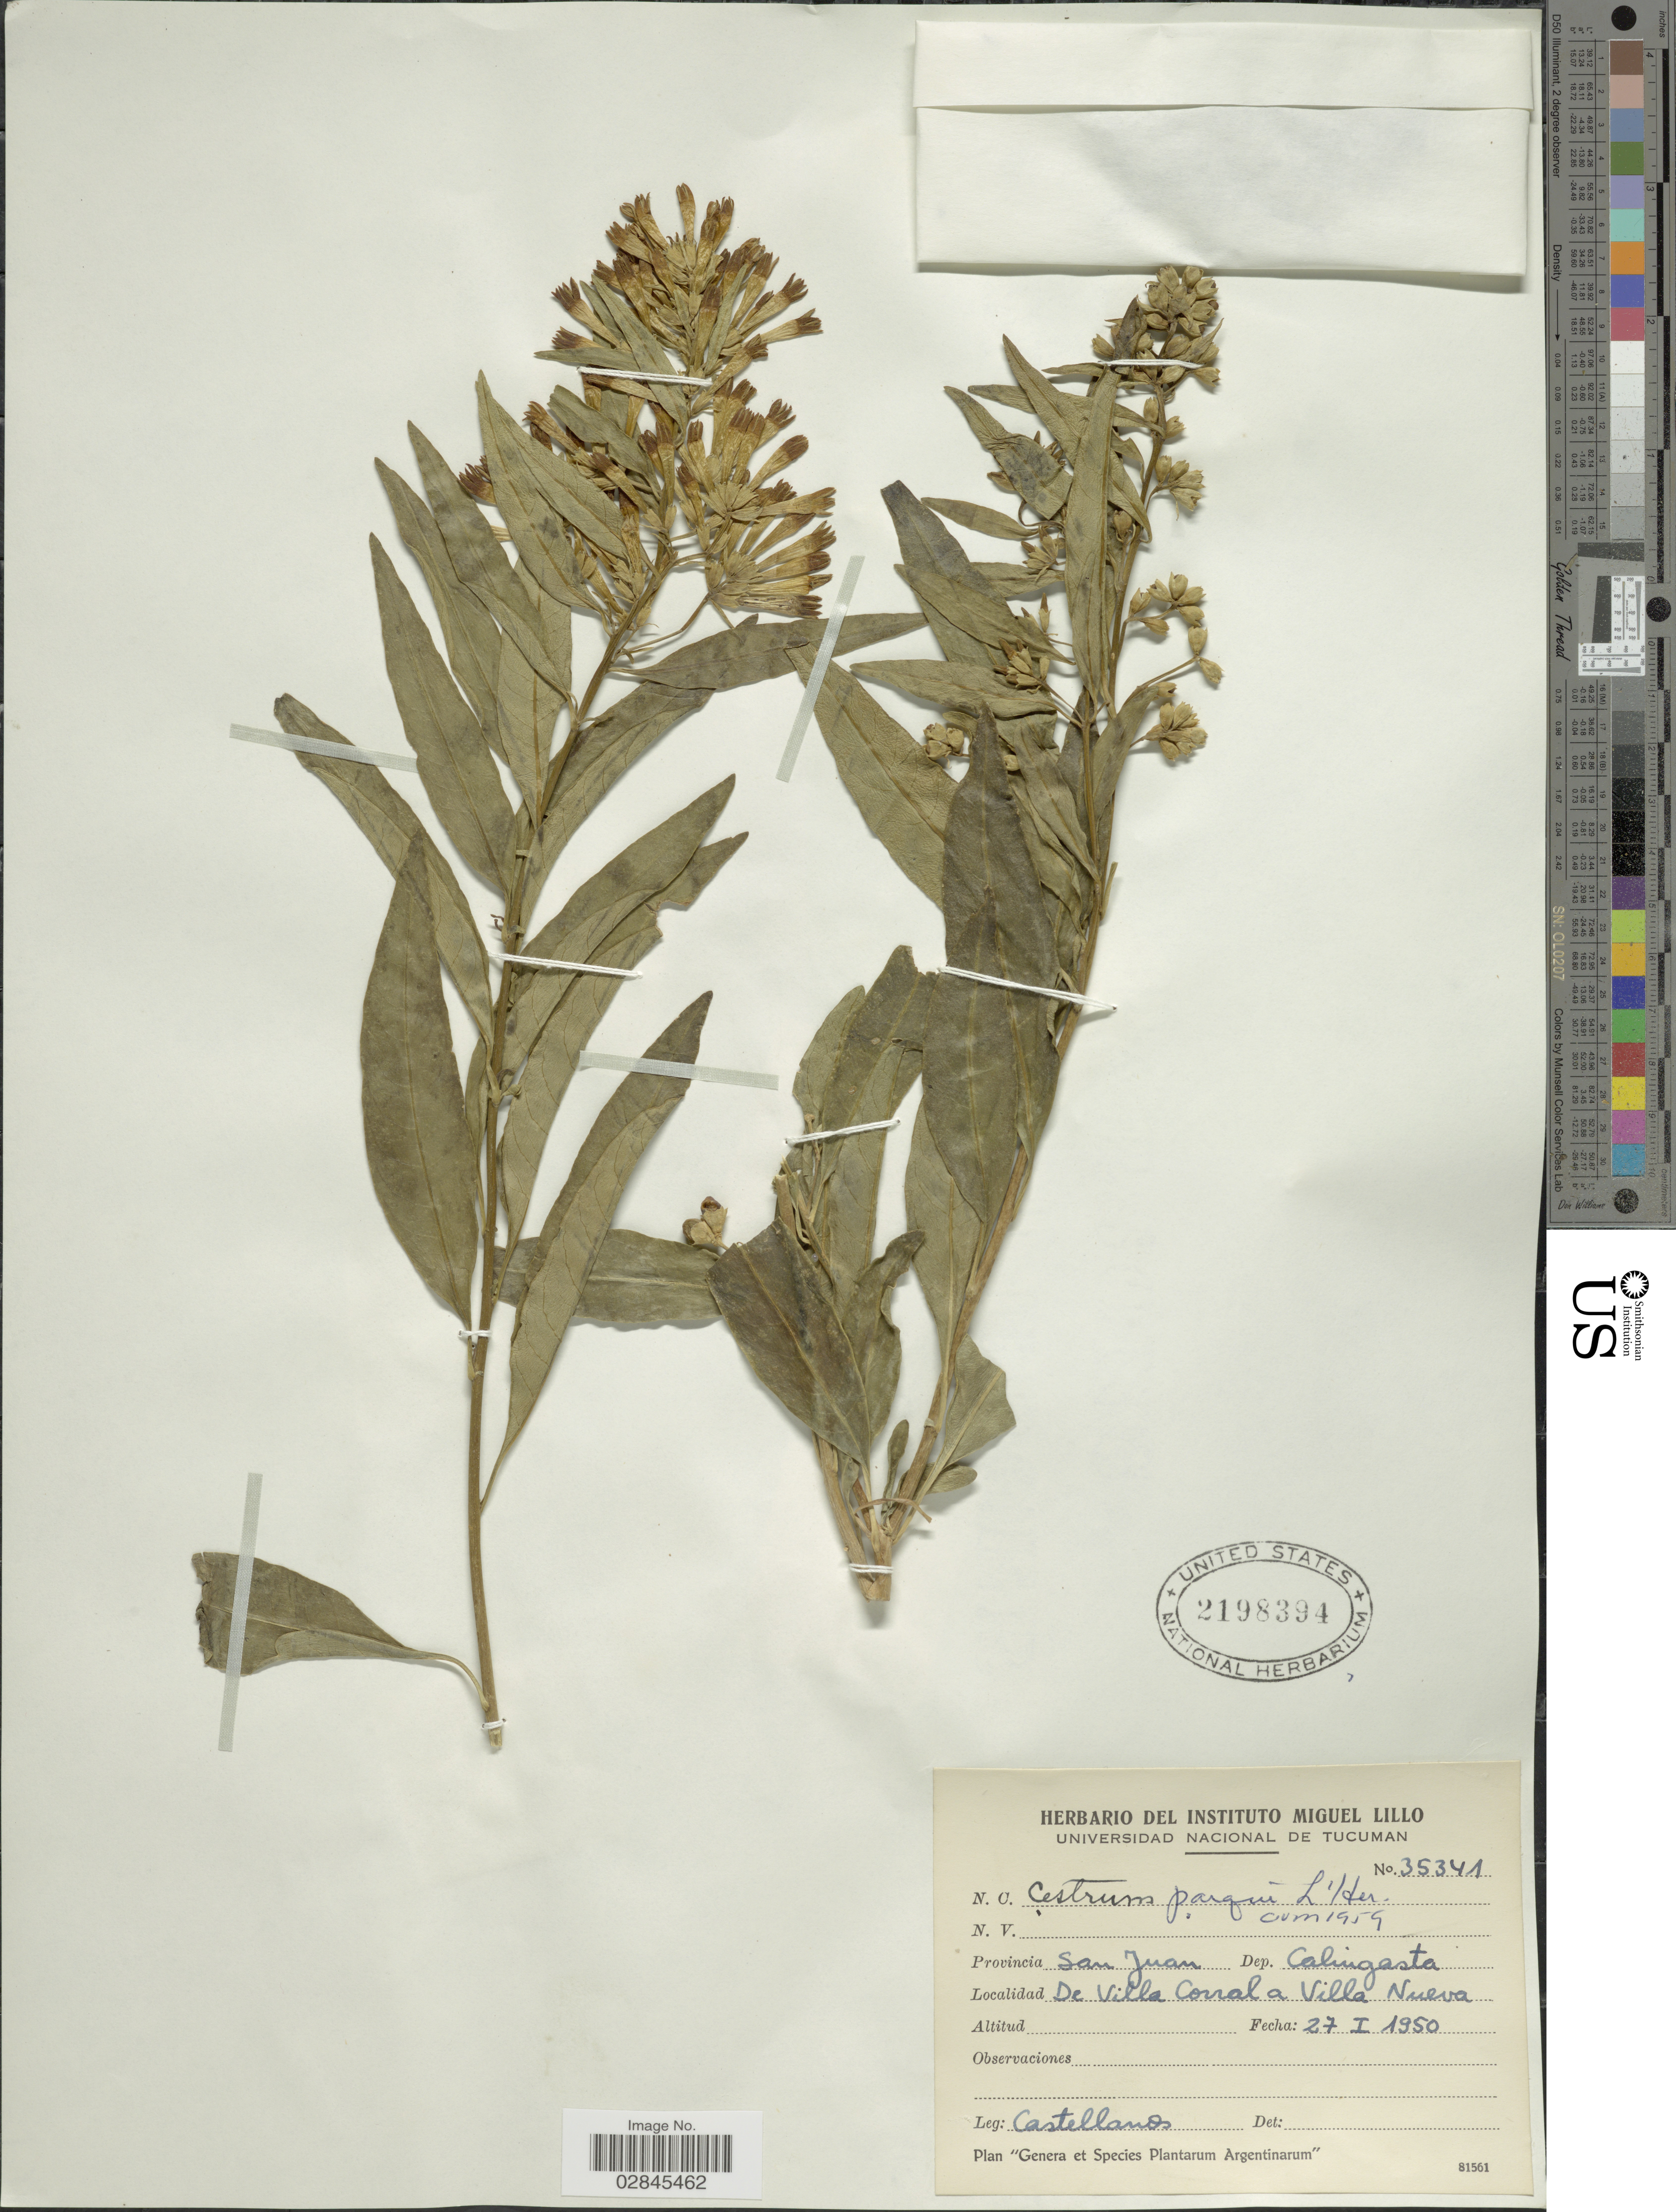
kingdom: Plantae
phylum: Tracheophyta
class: Magnoliopsida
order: Solanales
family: Solanaceae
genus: Cestrum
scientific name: Cestrum parqui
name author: L'Hér.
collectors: -- Castellanos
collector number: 35341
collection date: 1950-01-27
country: Argentina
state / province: San Juan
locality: Dep. Calingasta. De Villa Corral a Villa Nueva.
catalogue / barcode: US 2198394